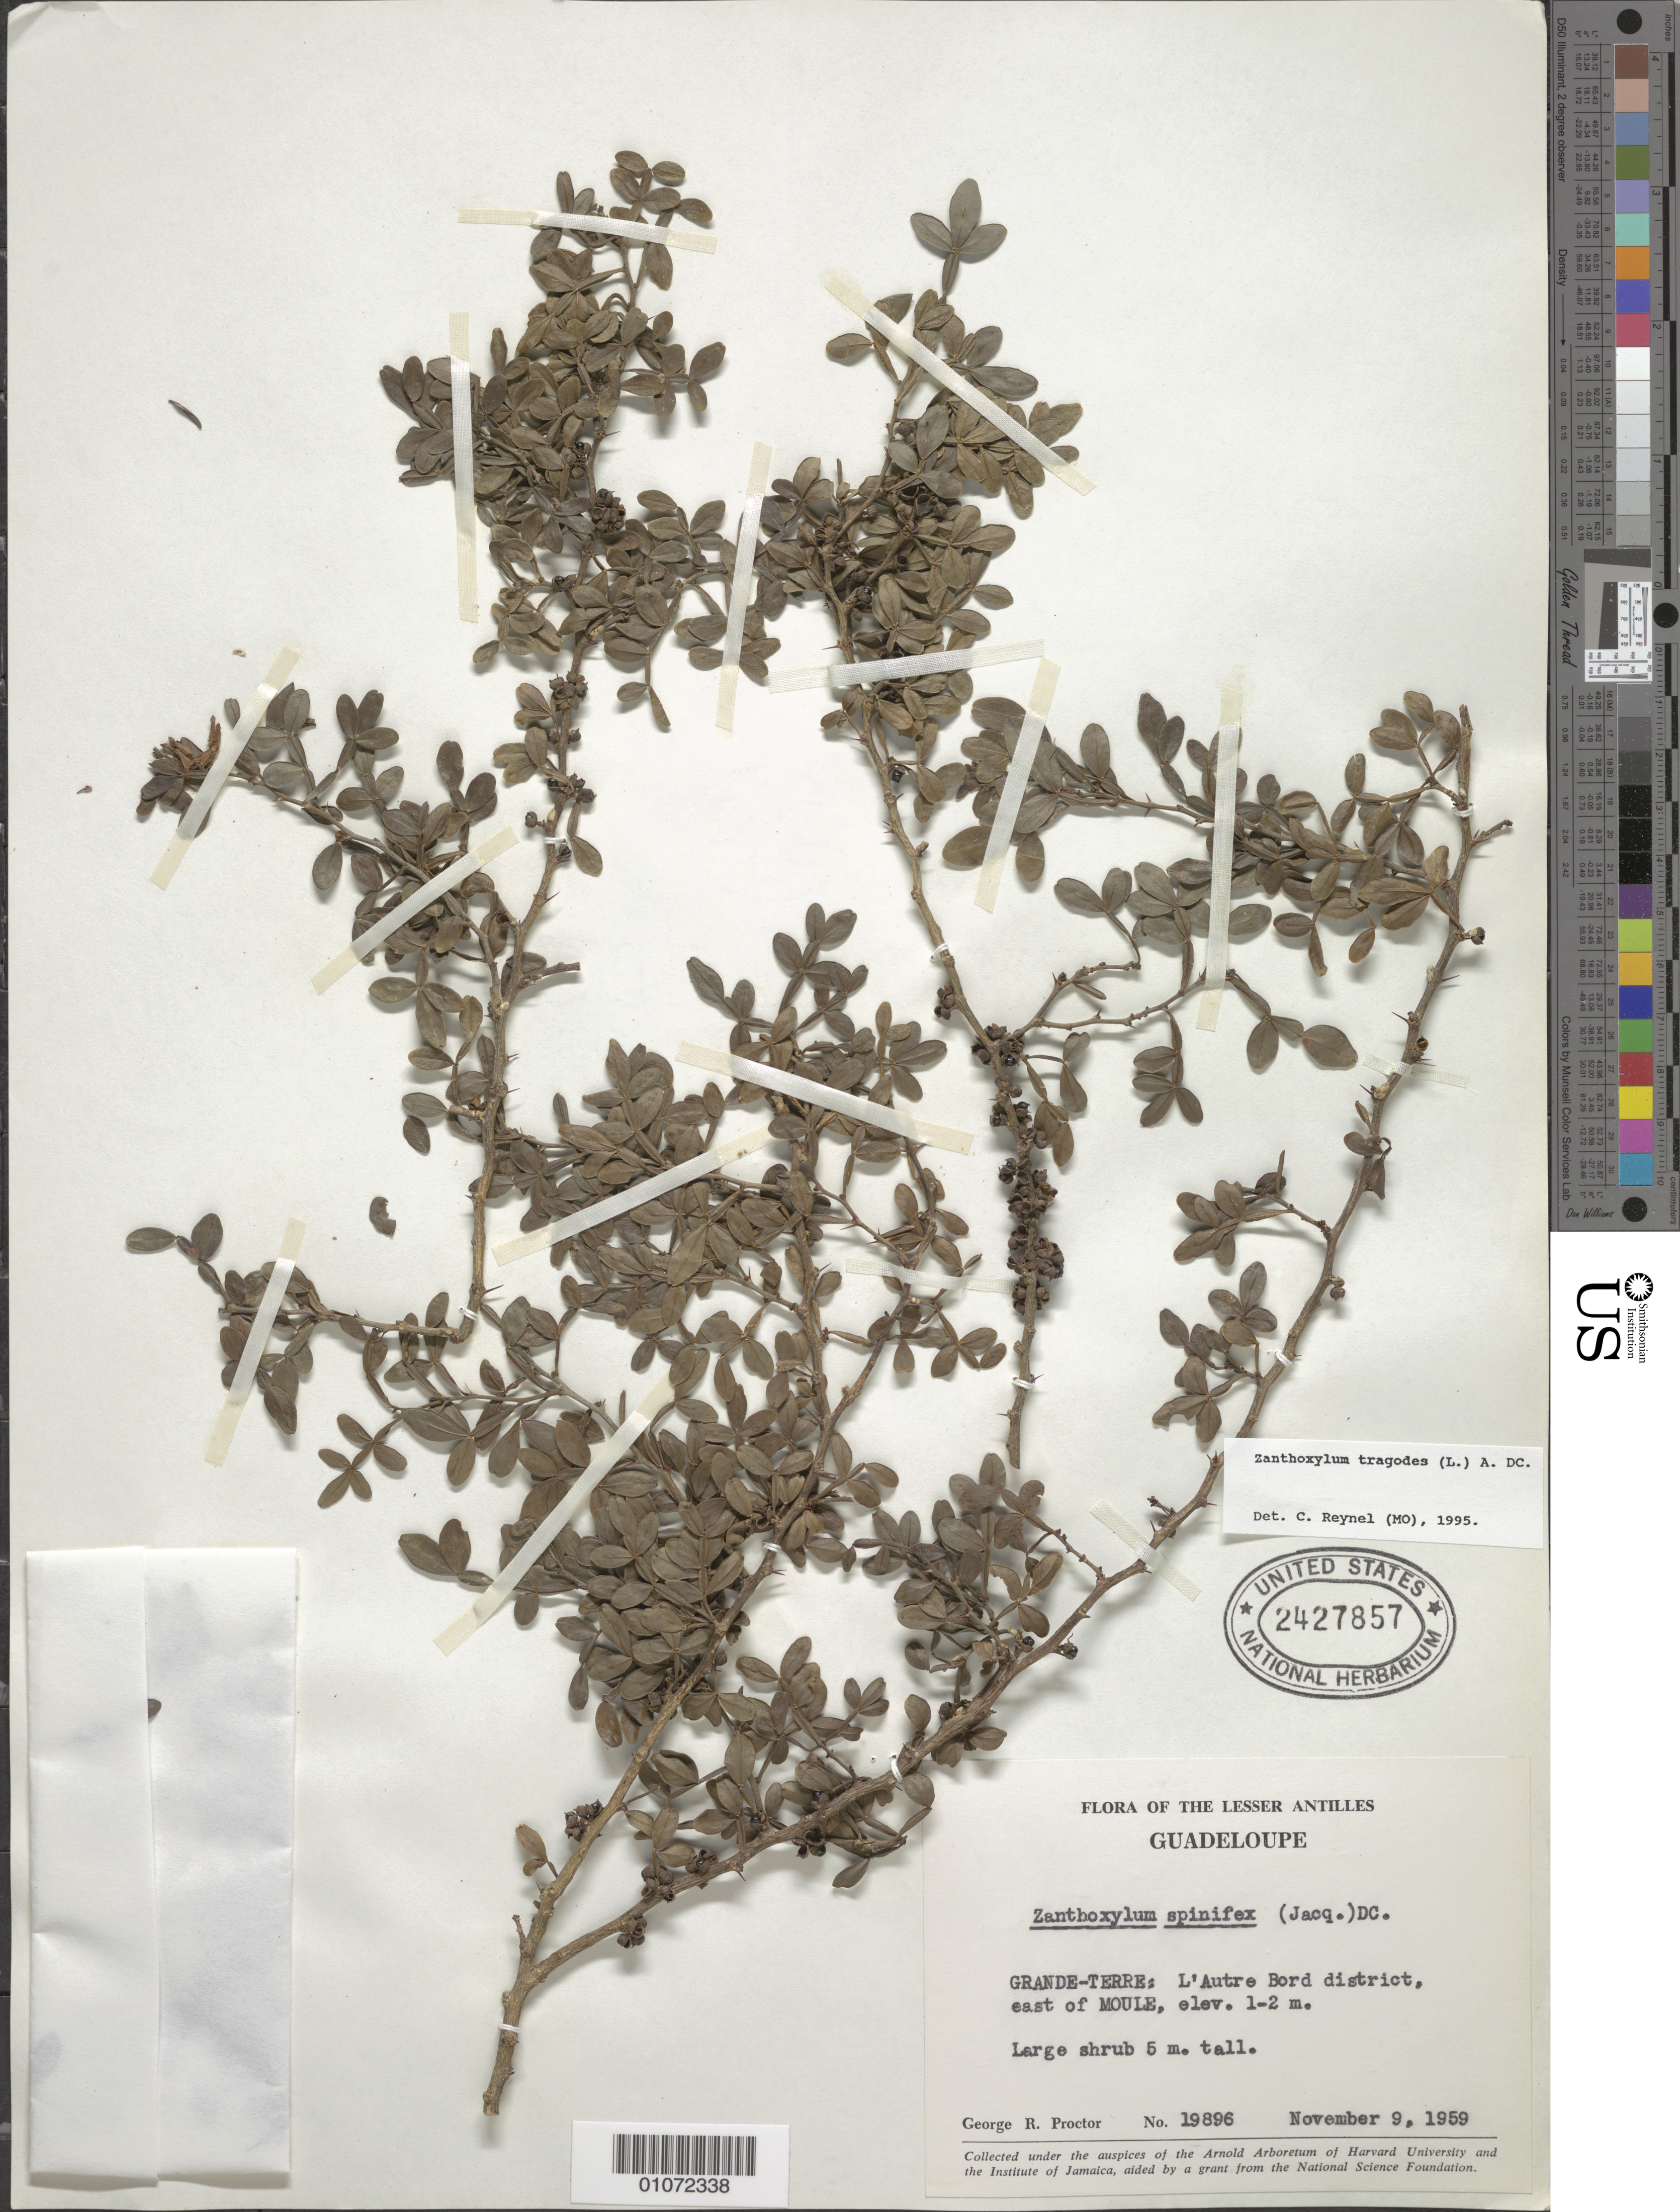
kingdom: Plantae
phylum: Tracheophyta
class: Magnoliopsida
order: Sapindales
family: Rutaceae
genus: Zanthoxylum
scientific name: Zanthoxylum tragodes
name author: (L.) DC.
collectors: G. R. Proctor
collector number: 19896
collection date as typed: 09 Nov 1959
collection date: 1959-11-09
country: Guadeloupe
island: Grande Terre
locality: L'Autre Bord district, E of Moule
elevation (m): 1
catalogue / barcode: US 2427857